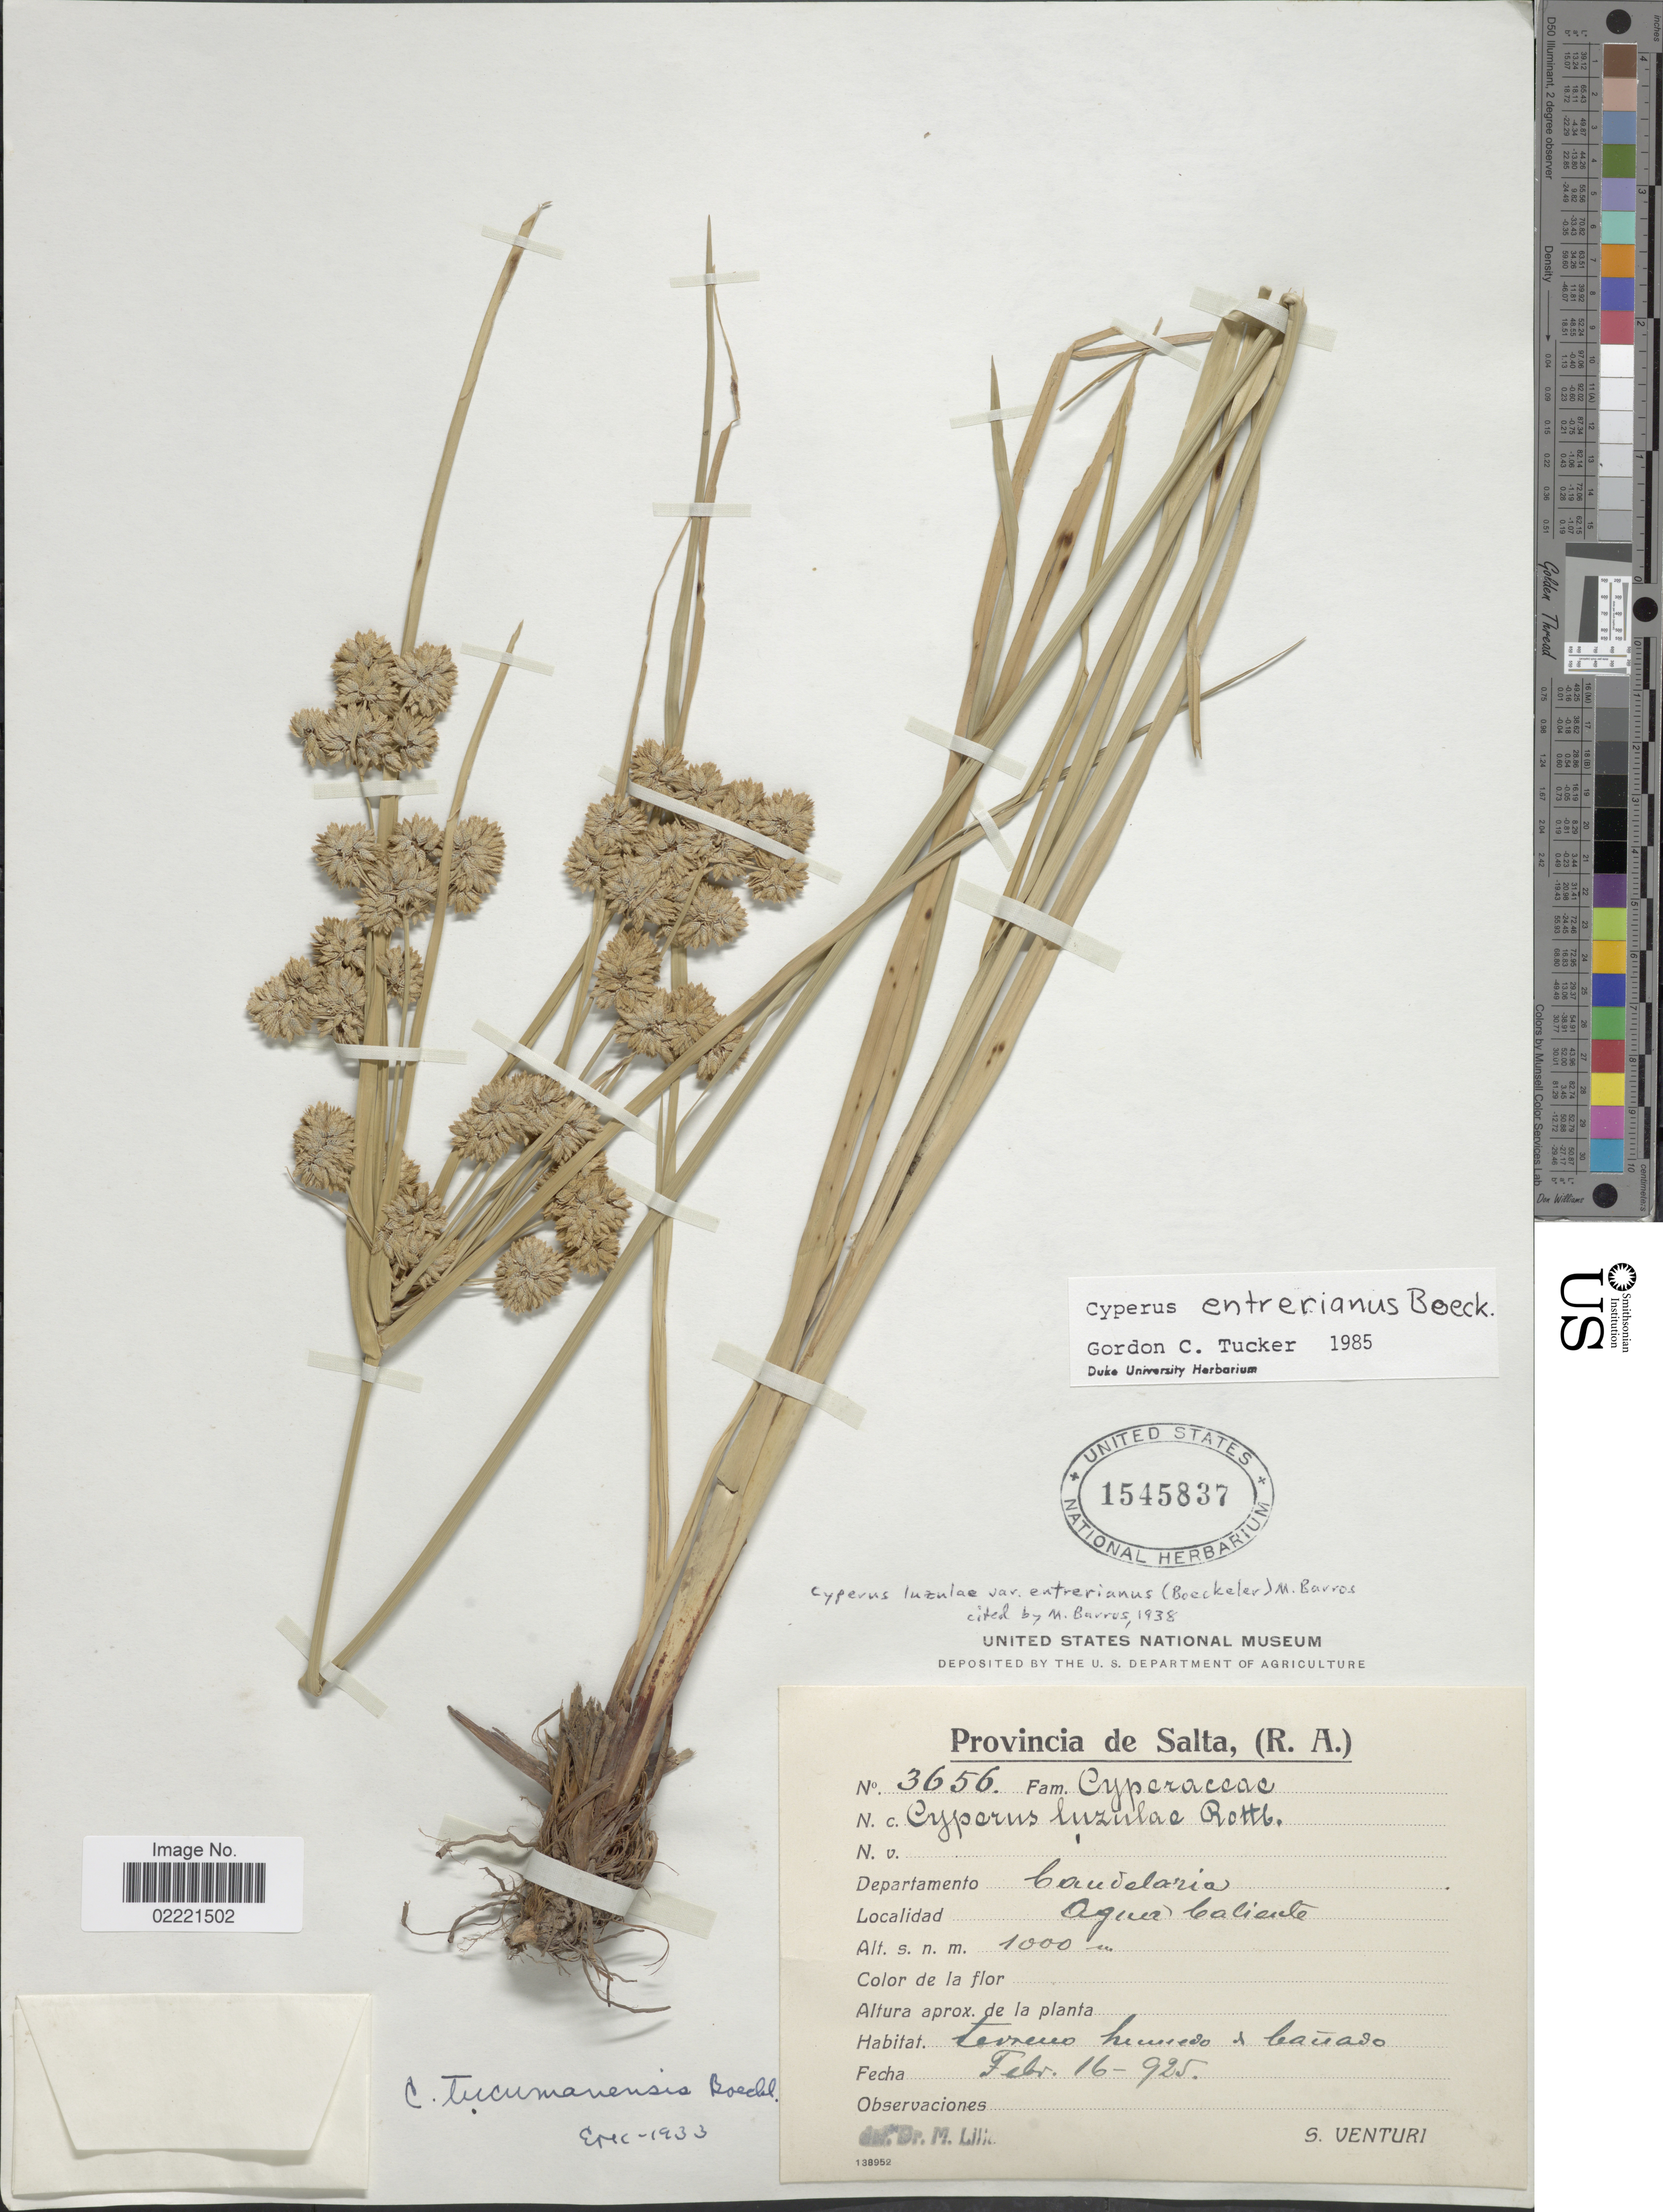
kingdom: Plantae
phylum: Tracheophyta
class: Liliopsida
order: Poales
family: Cyperaceae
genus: Cyperus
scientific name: Cyperus entrerianus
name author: Boeckeler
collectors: S. Venturi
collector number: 3656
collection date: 1925-02-16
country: Argentina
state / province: Salta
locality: (R.A.) Departamento Candelaria, Agua Caliente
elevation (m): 1000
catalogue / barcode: US 1545837